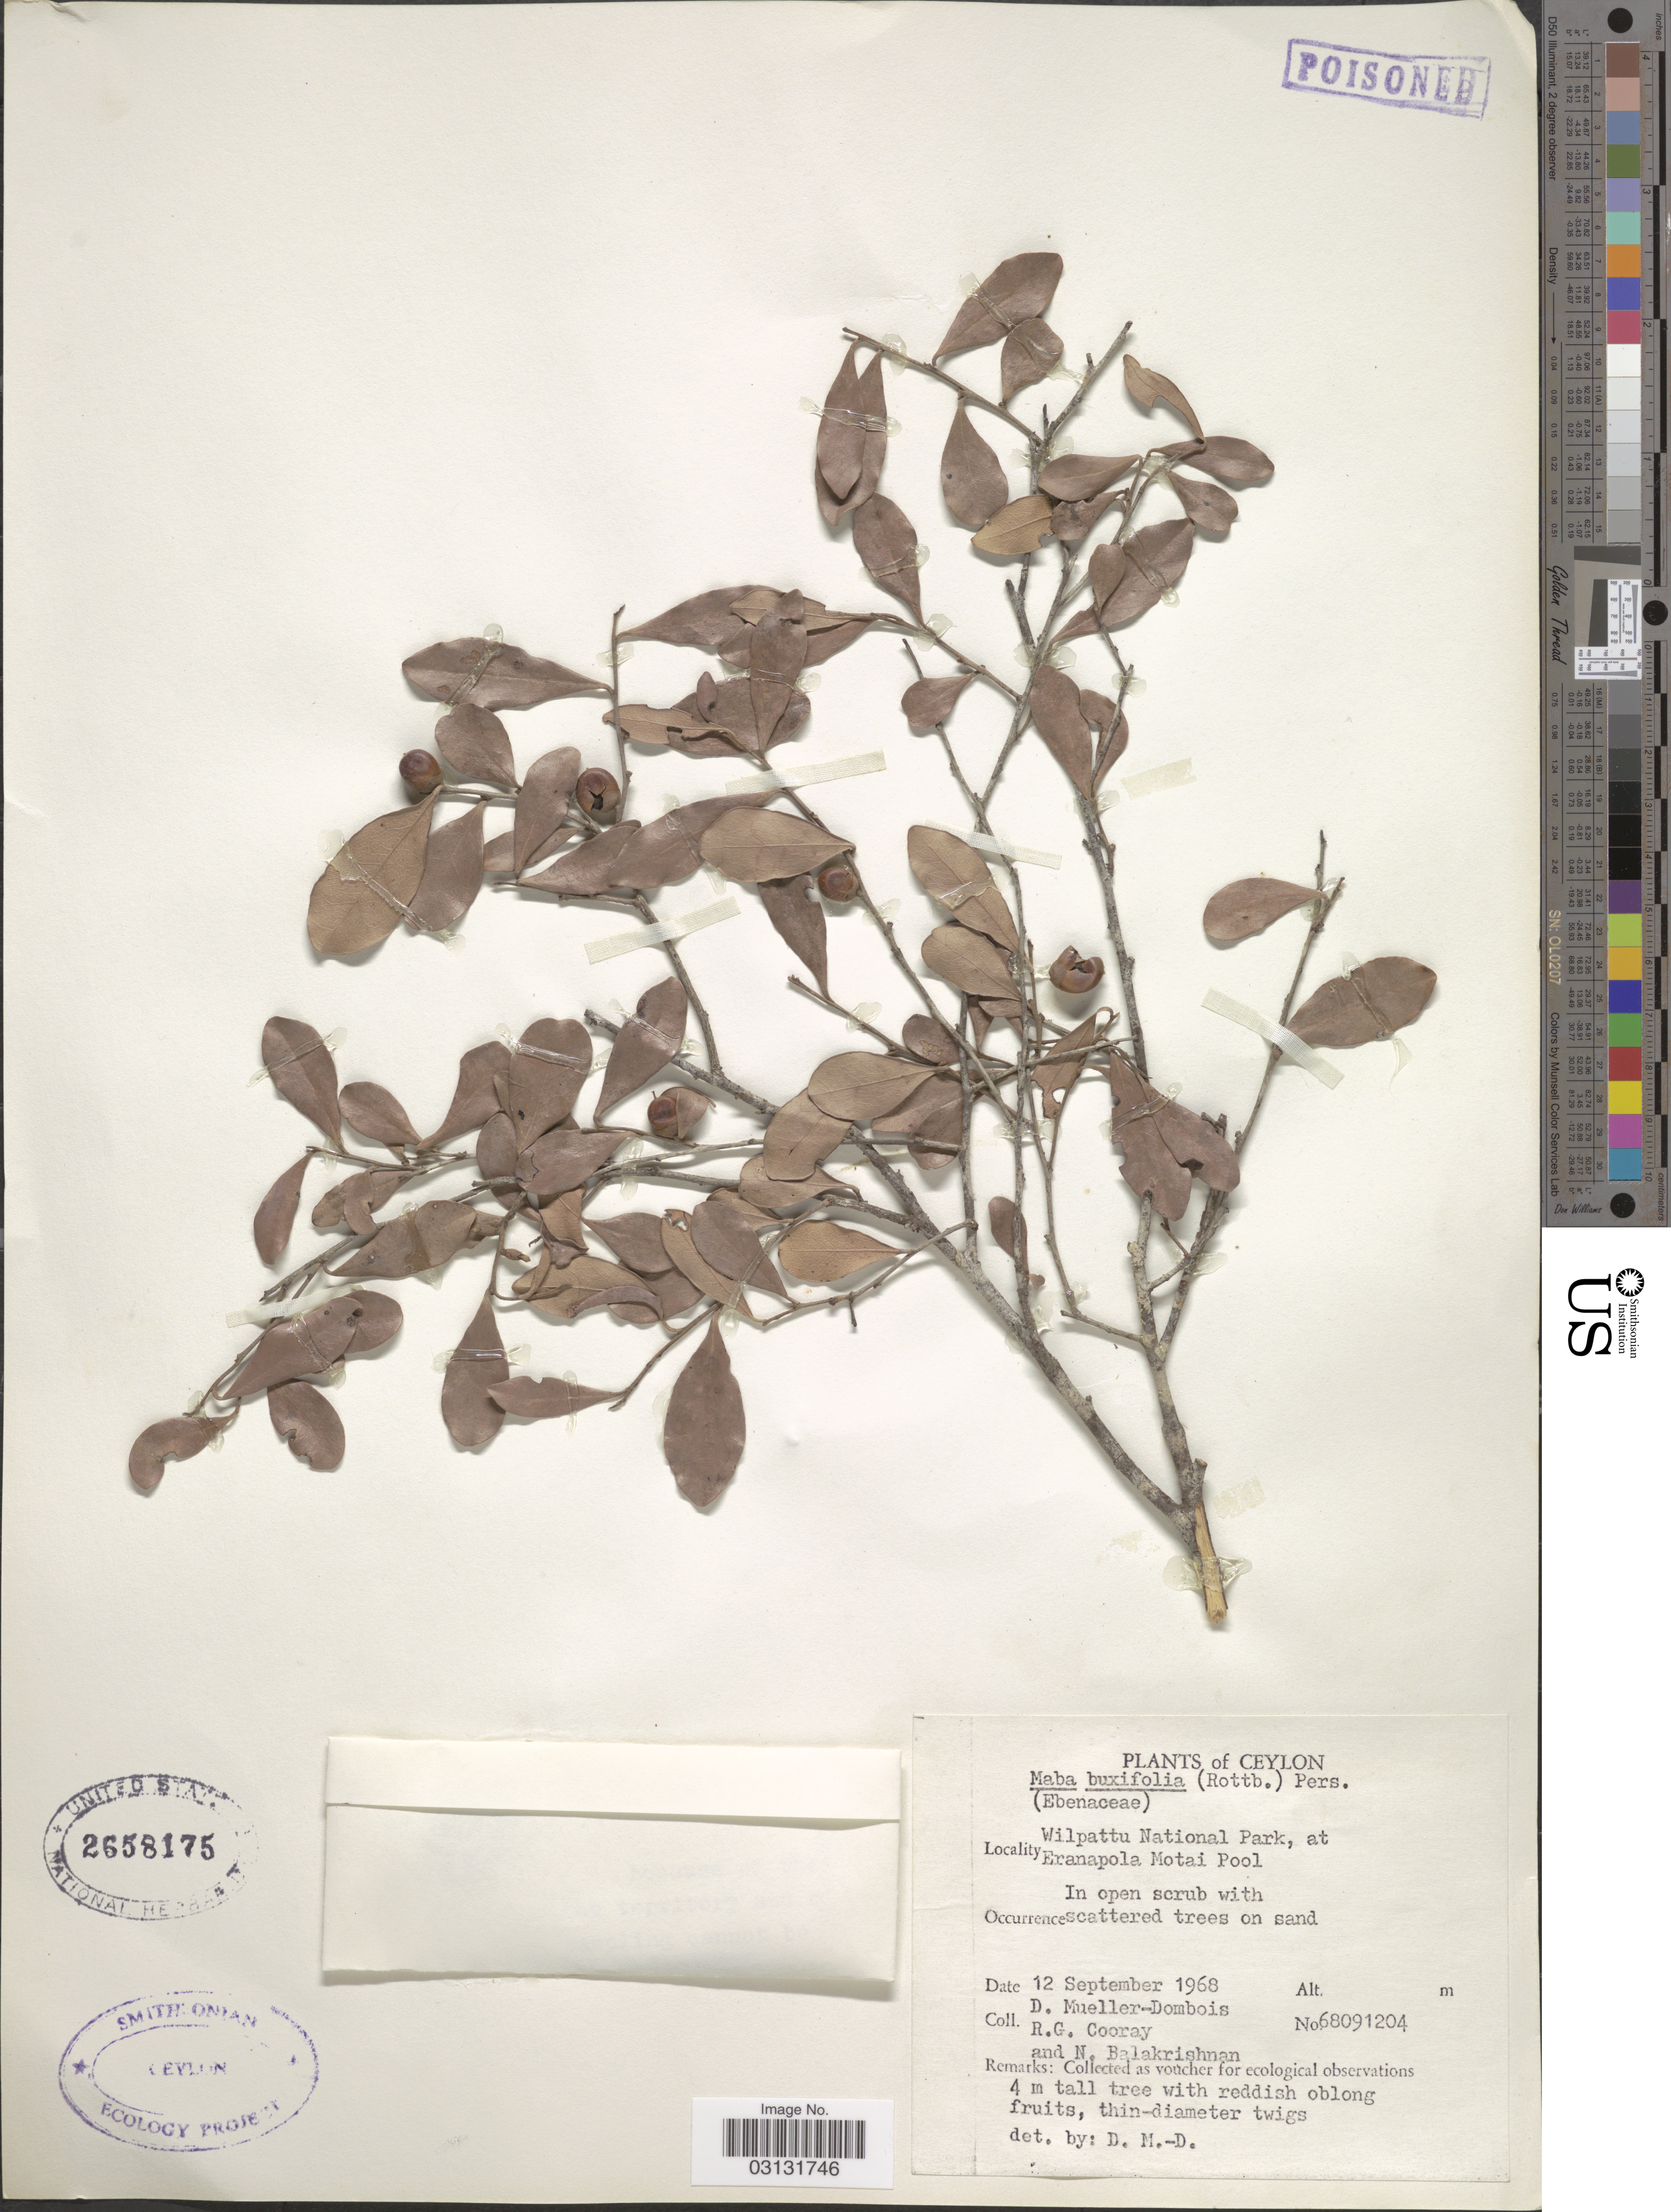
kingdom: Plantae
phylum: Tracheophyta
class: Magnoliopsida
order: Ericales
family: Ebenaceae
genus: Diospyros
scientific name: Diospyros ferrea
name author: (Willd.) Bakh.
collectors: D. Mueller-Dombois, R. Cooray & N. Balakrishnan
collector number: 68091204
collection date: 1968-09-12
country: Sri Lanka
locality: Ceylon. Wilpattu National Park, at Eranapola Motai Pool.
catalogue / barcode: US 2658175